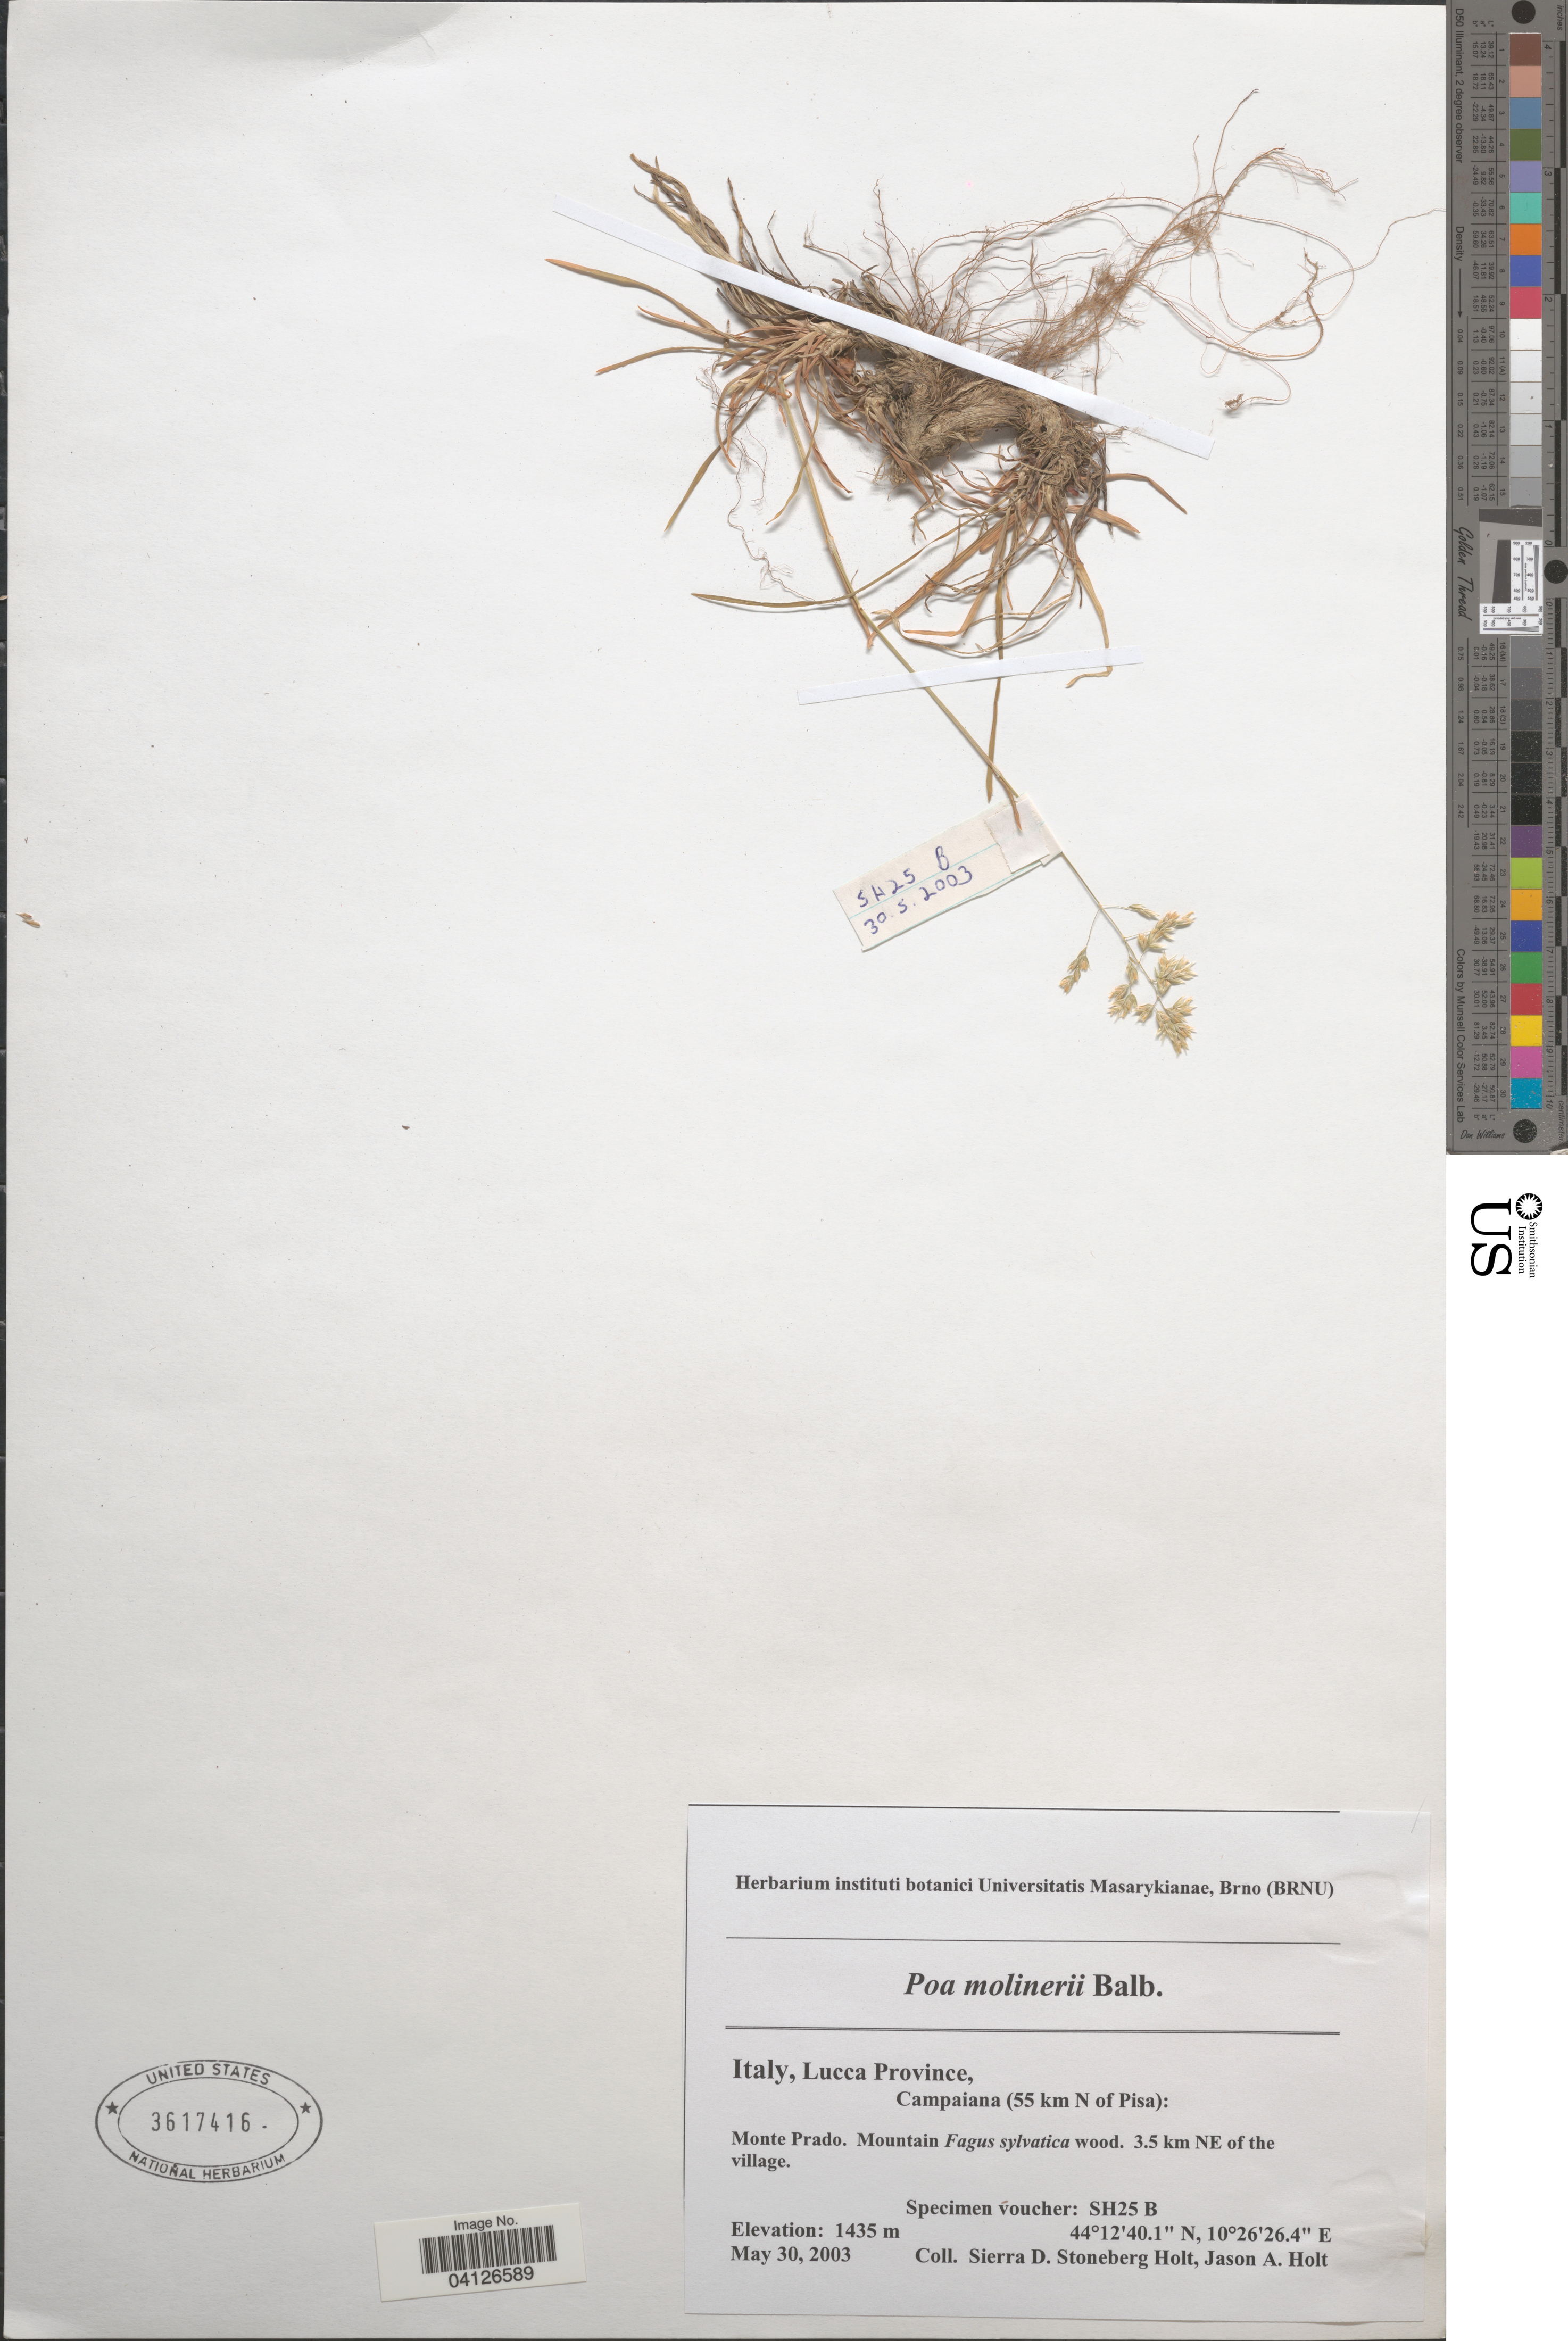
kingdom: Plantae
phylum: Tracheophyta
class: Liliopsida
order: Poales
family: Poaceae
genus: Poa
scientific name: Poa molinerii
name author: Balb.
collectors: S. Holt & J. A. Holt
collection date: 2003-05-30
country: Italy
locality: Lucca Province, Campaiana (55 km N of Pisa): Monte Prado. 3.5 km NE of the village.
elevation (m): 1435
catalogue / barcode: US 3617416